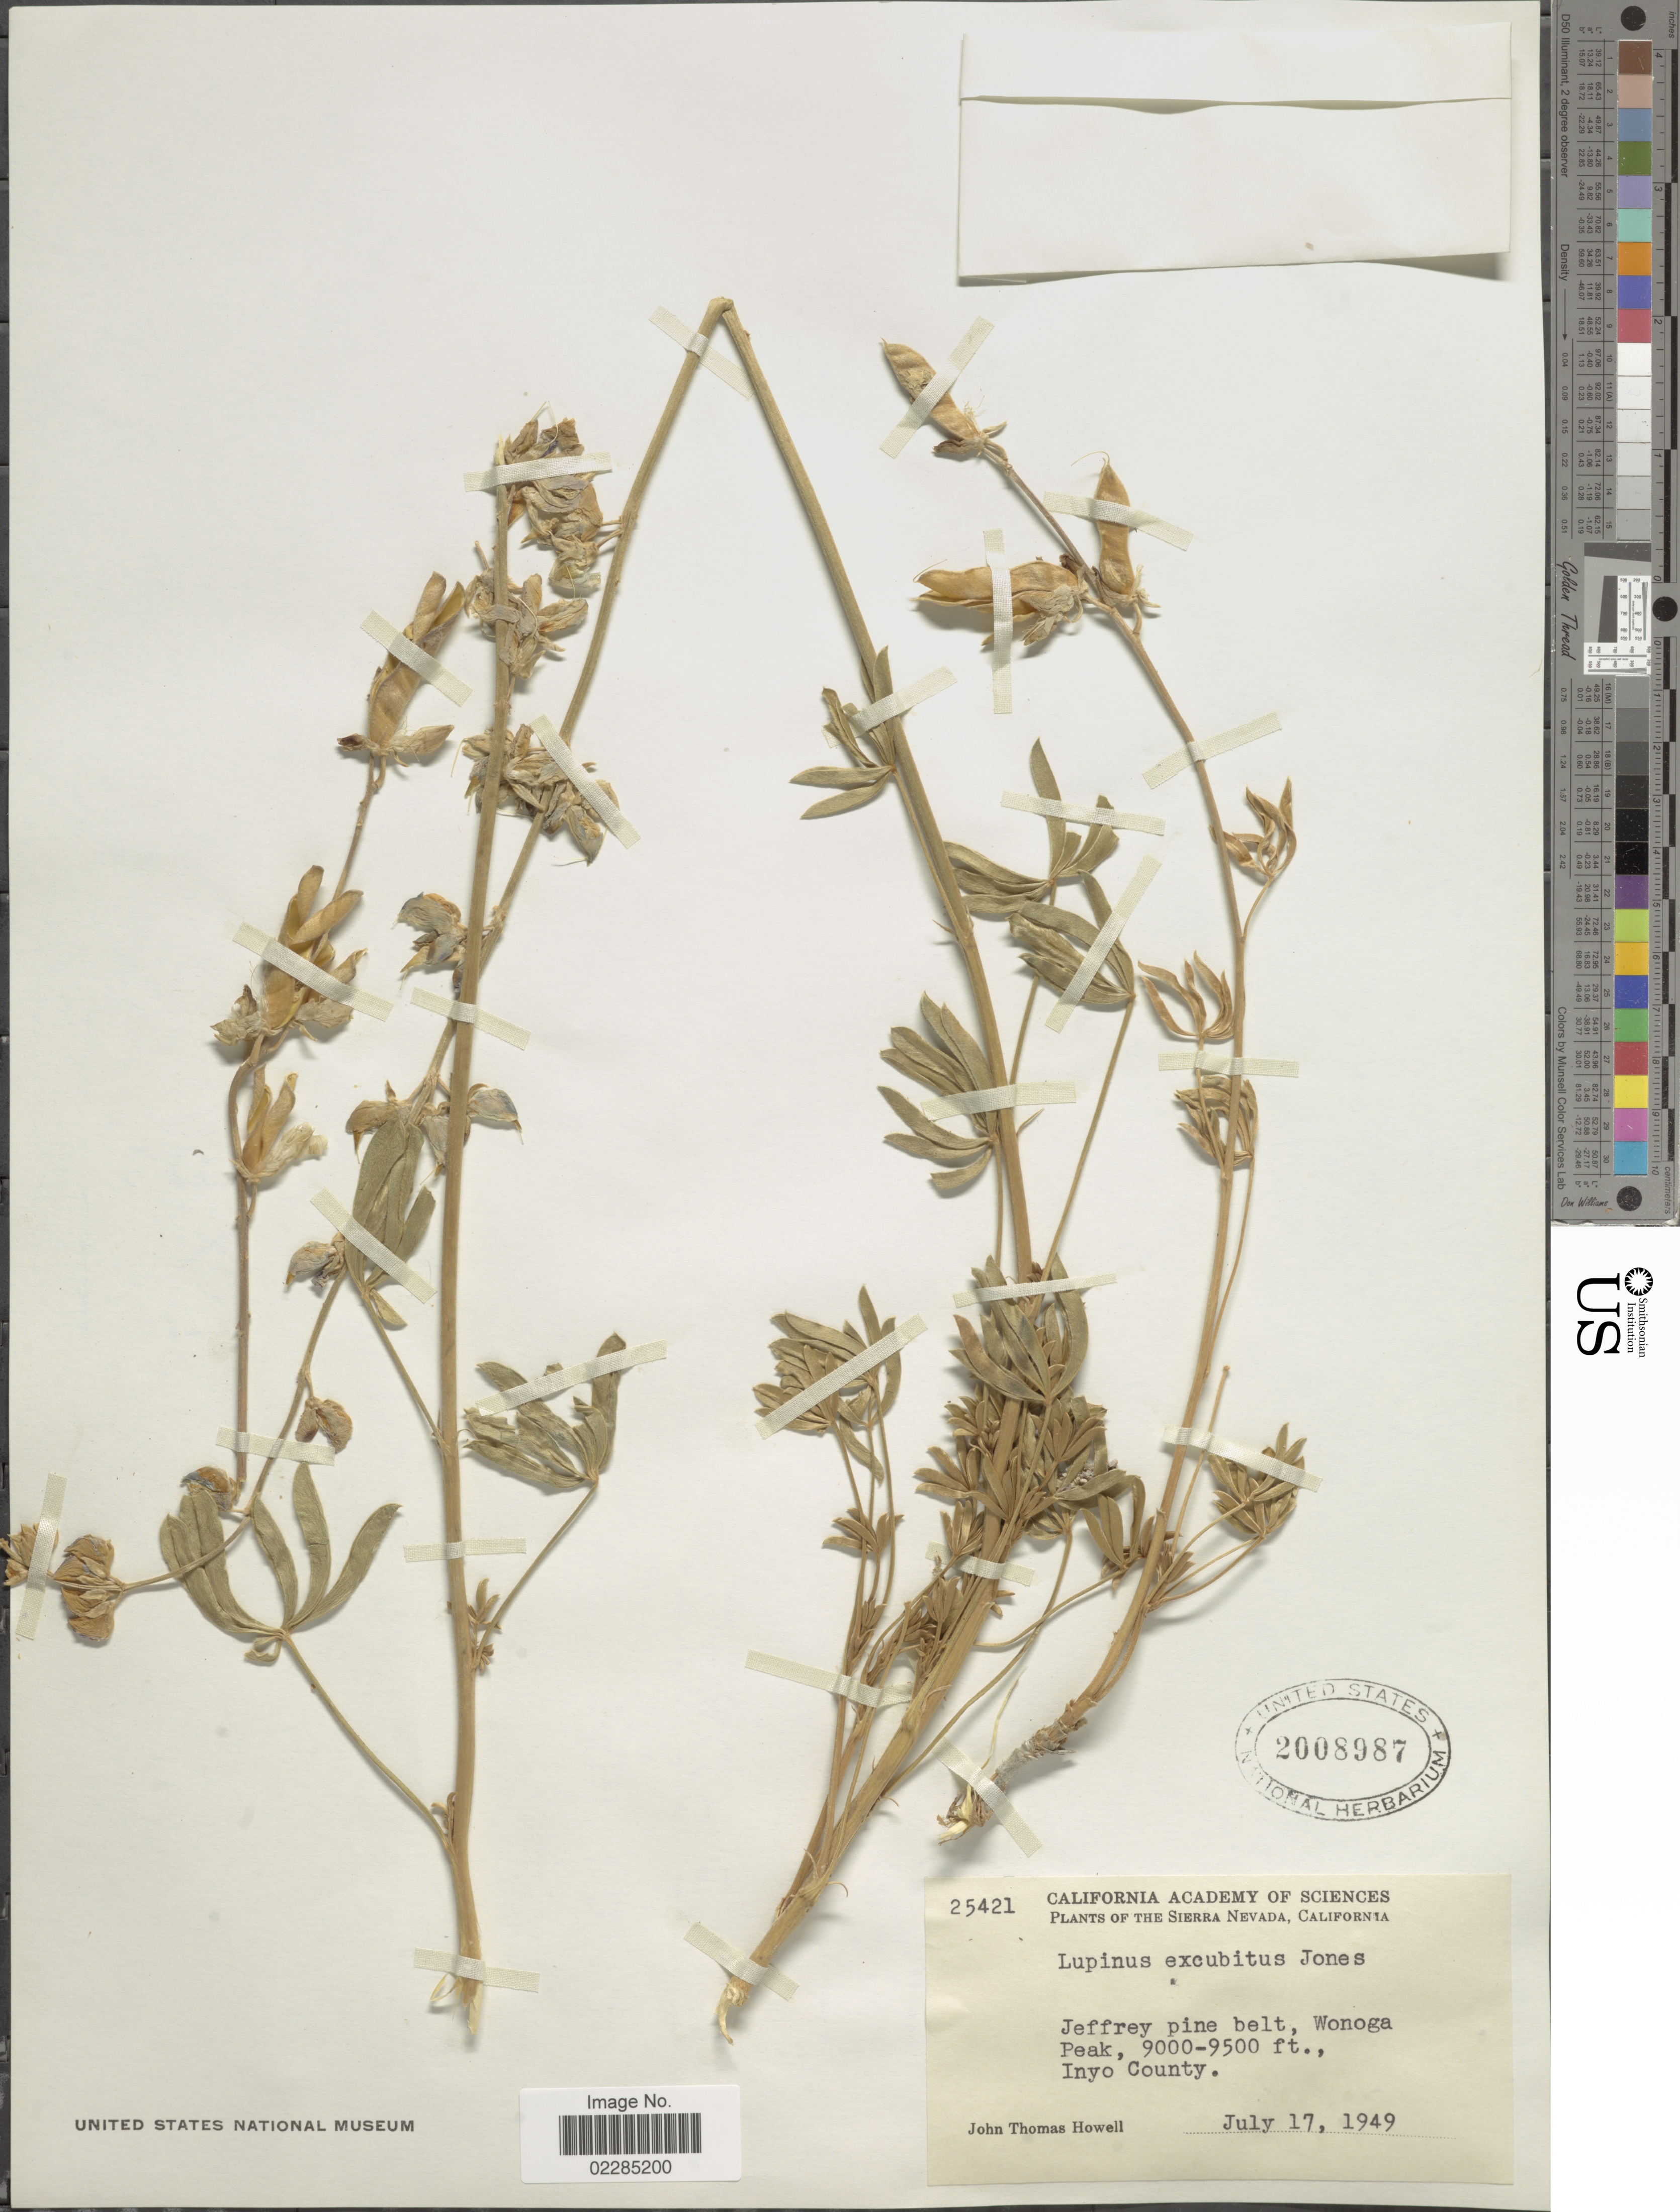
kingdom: Plantae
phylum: Tracheophyta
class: Magnoliopsida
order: Fabales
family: Fabaceae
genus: Lupinus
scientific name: Lupinus excubitus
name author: M.E. Jones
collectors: J. T. Howell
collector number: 25421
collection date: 1949-07-17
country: United States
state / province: California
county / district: Inyo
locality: The Sierra Nevada, Jeffrey pine belt, Wonoga Peak. Inyo County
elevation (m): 2743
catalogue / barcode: US 2008987